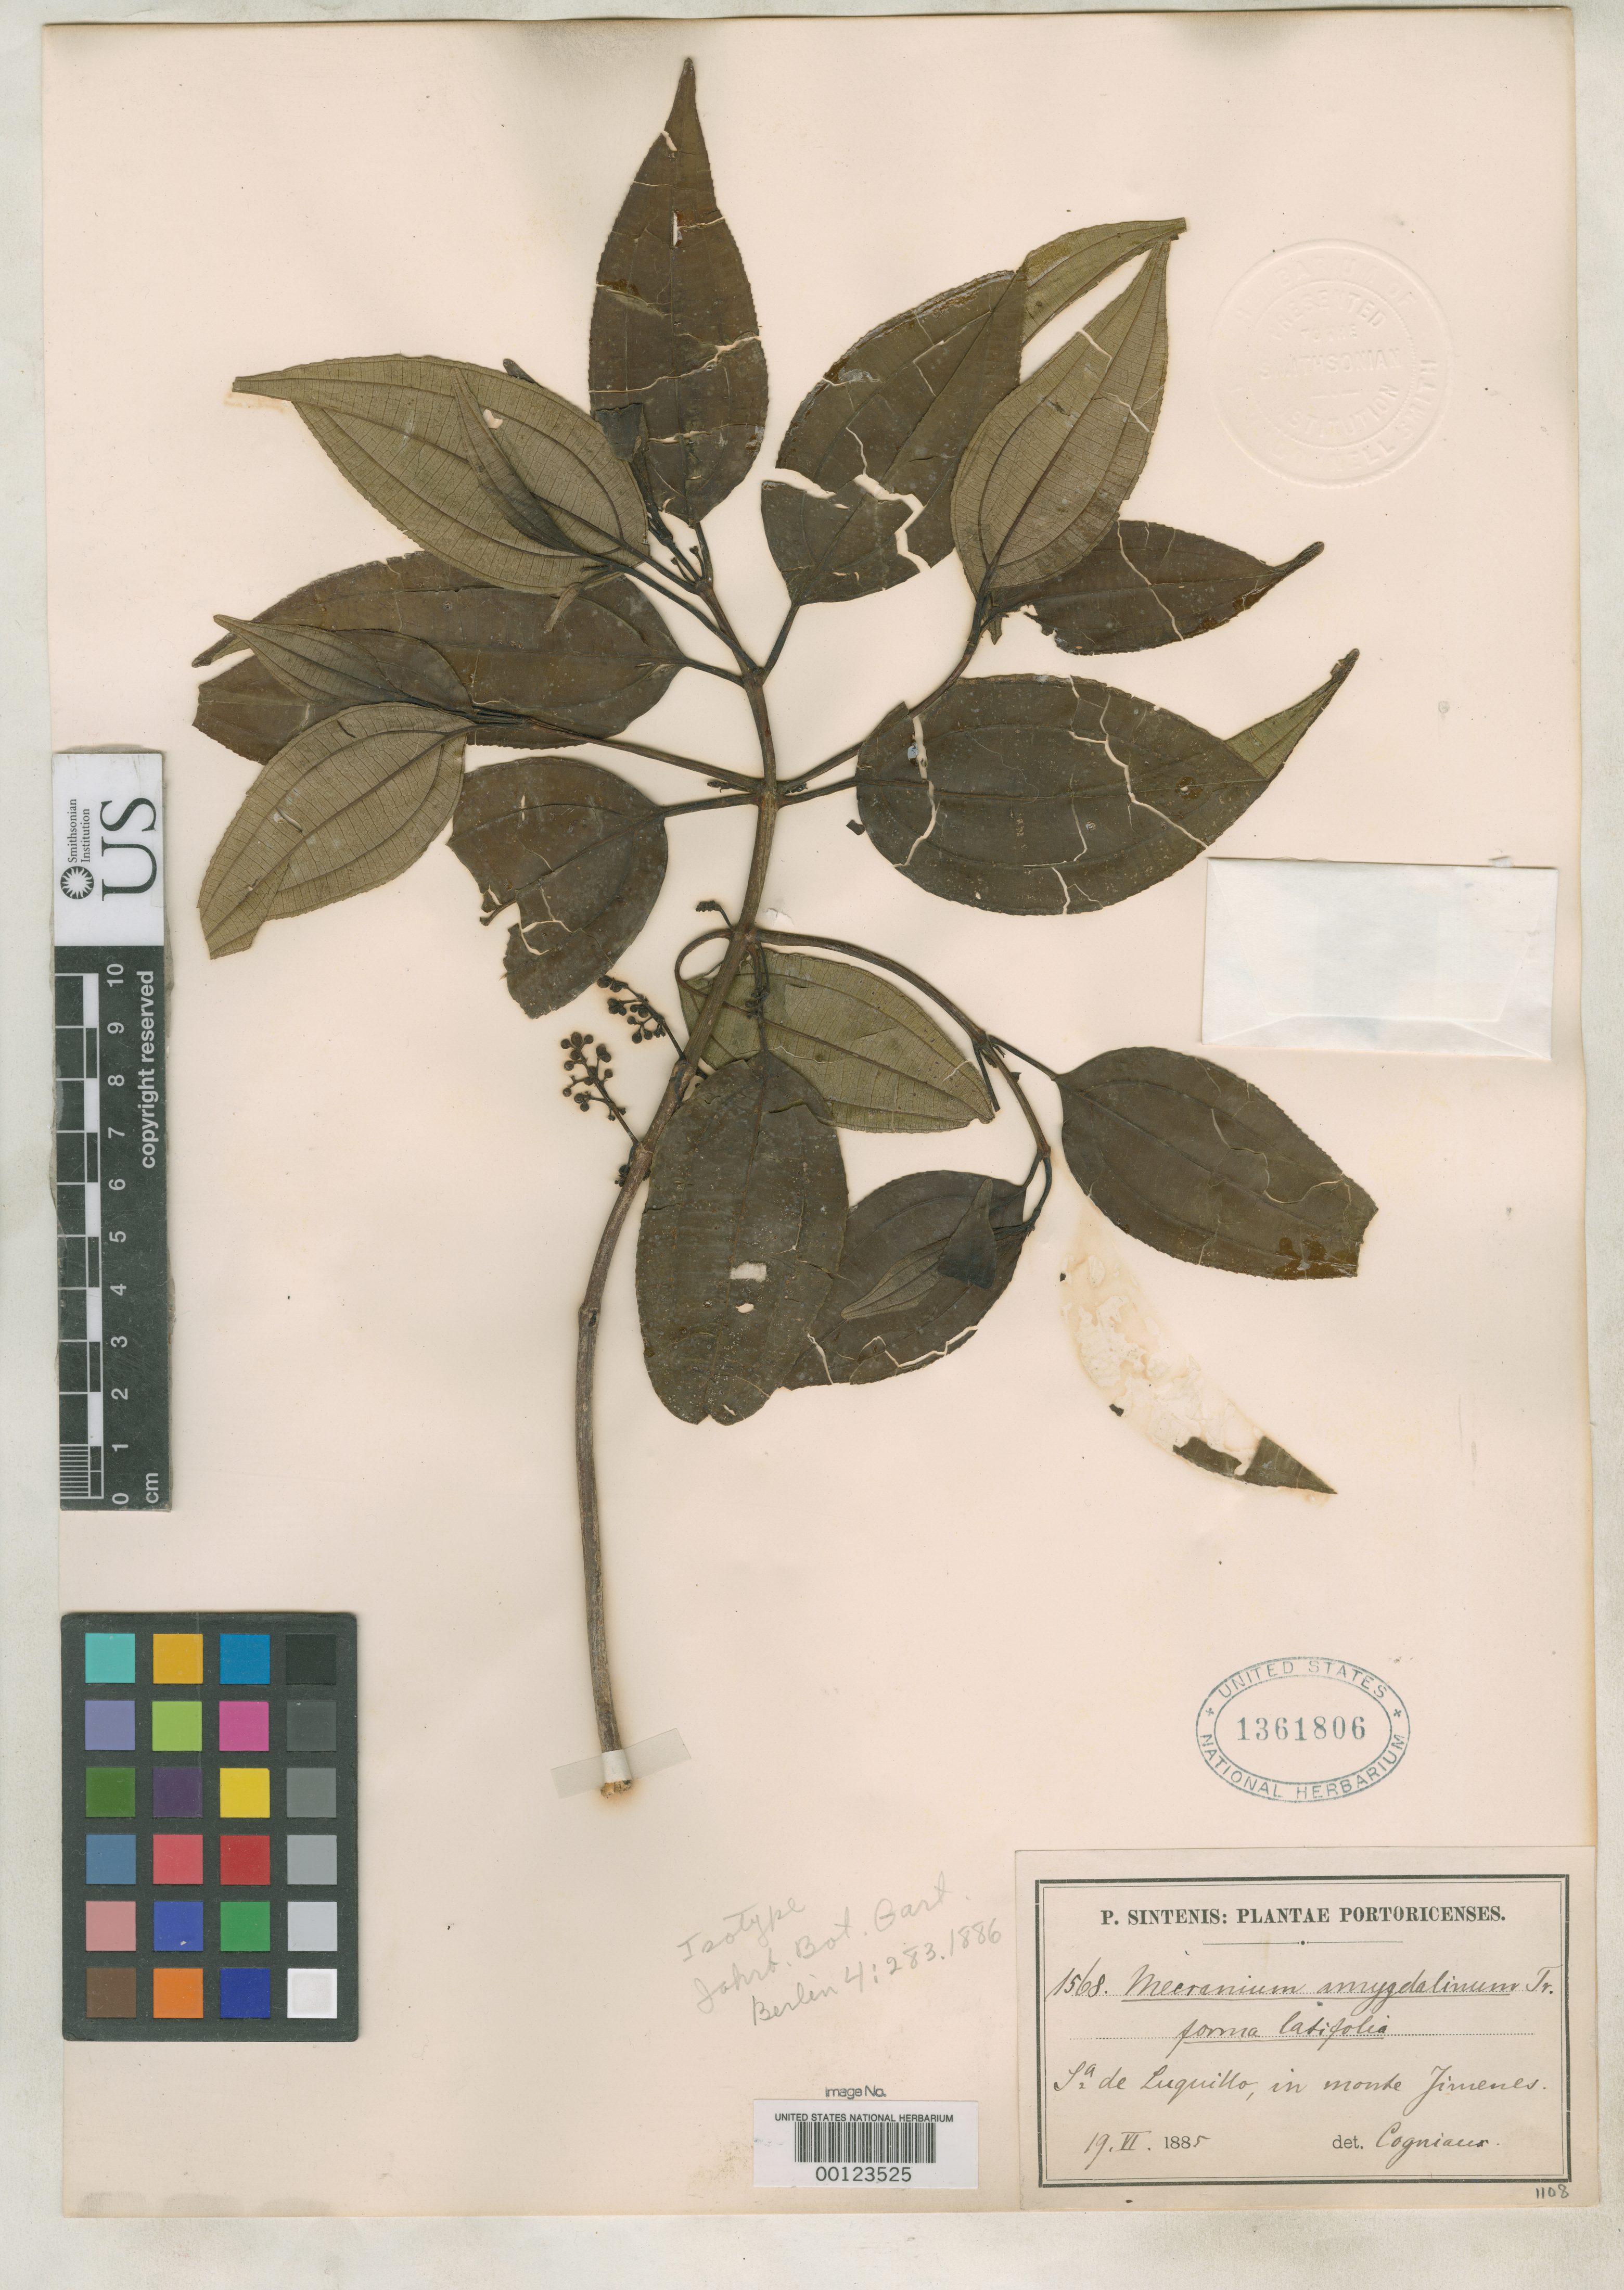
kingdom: Plantae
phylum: Tracheophyta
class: Magnoliopsida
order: Myrtales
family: Melastomataceae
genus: Mecranium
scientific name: Mecranium amygdalinum f. latifolium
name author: Cogn.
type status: Isotype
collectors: P. Sintenis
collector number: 1568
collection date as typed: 19 Jun 1885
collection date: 1885-06-19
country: Puerto Rico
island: Greater Antilles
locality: Sierra de Luquillo, in Montes Jimenes.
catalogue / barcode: US 1361806